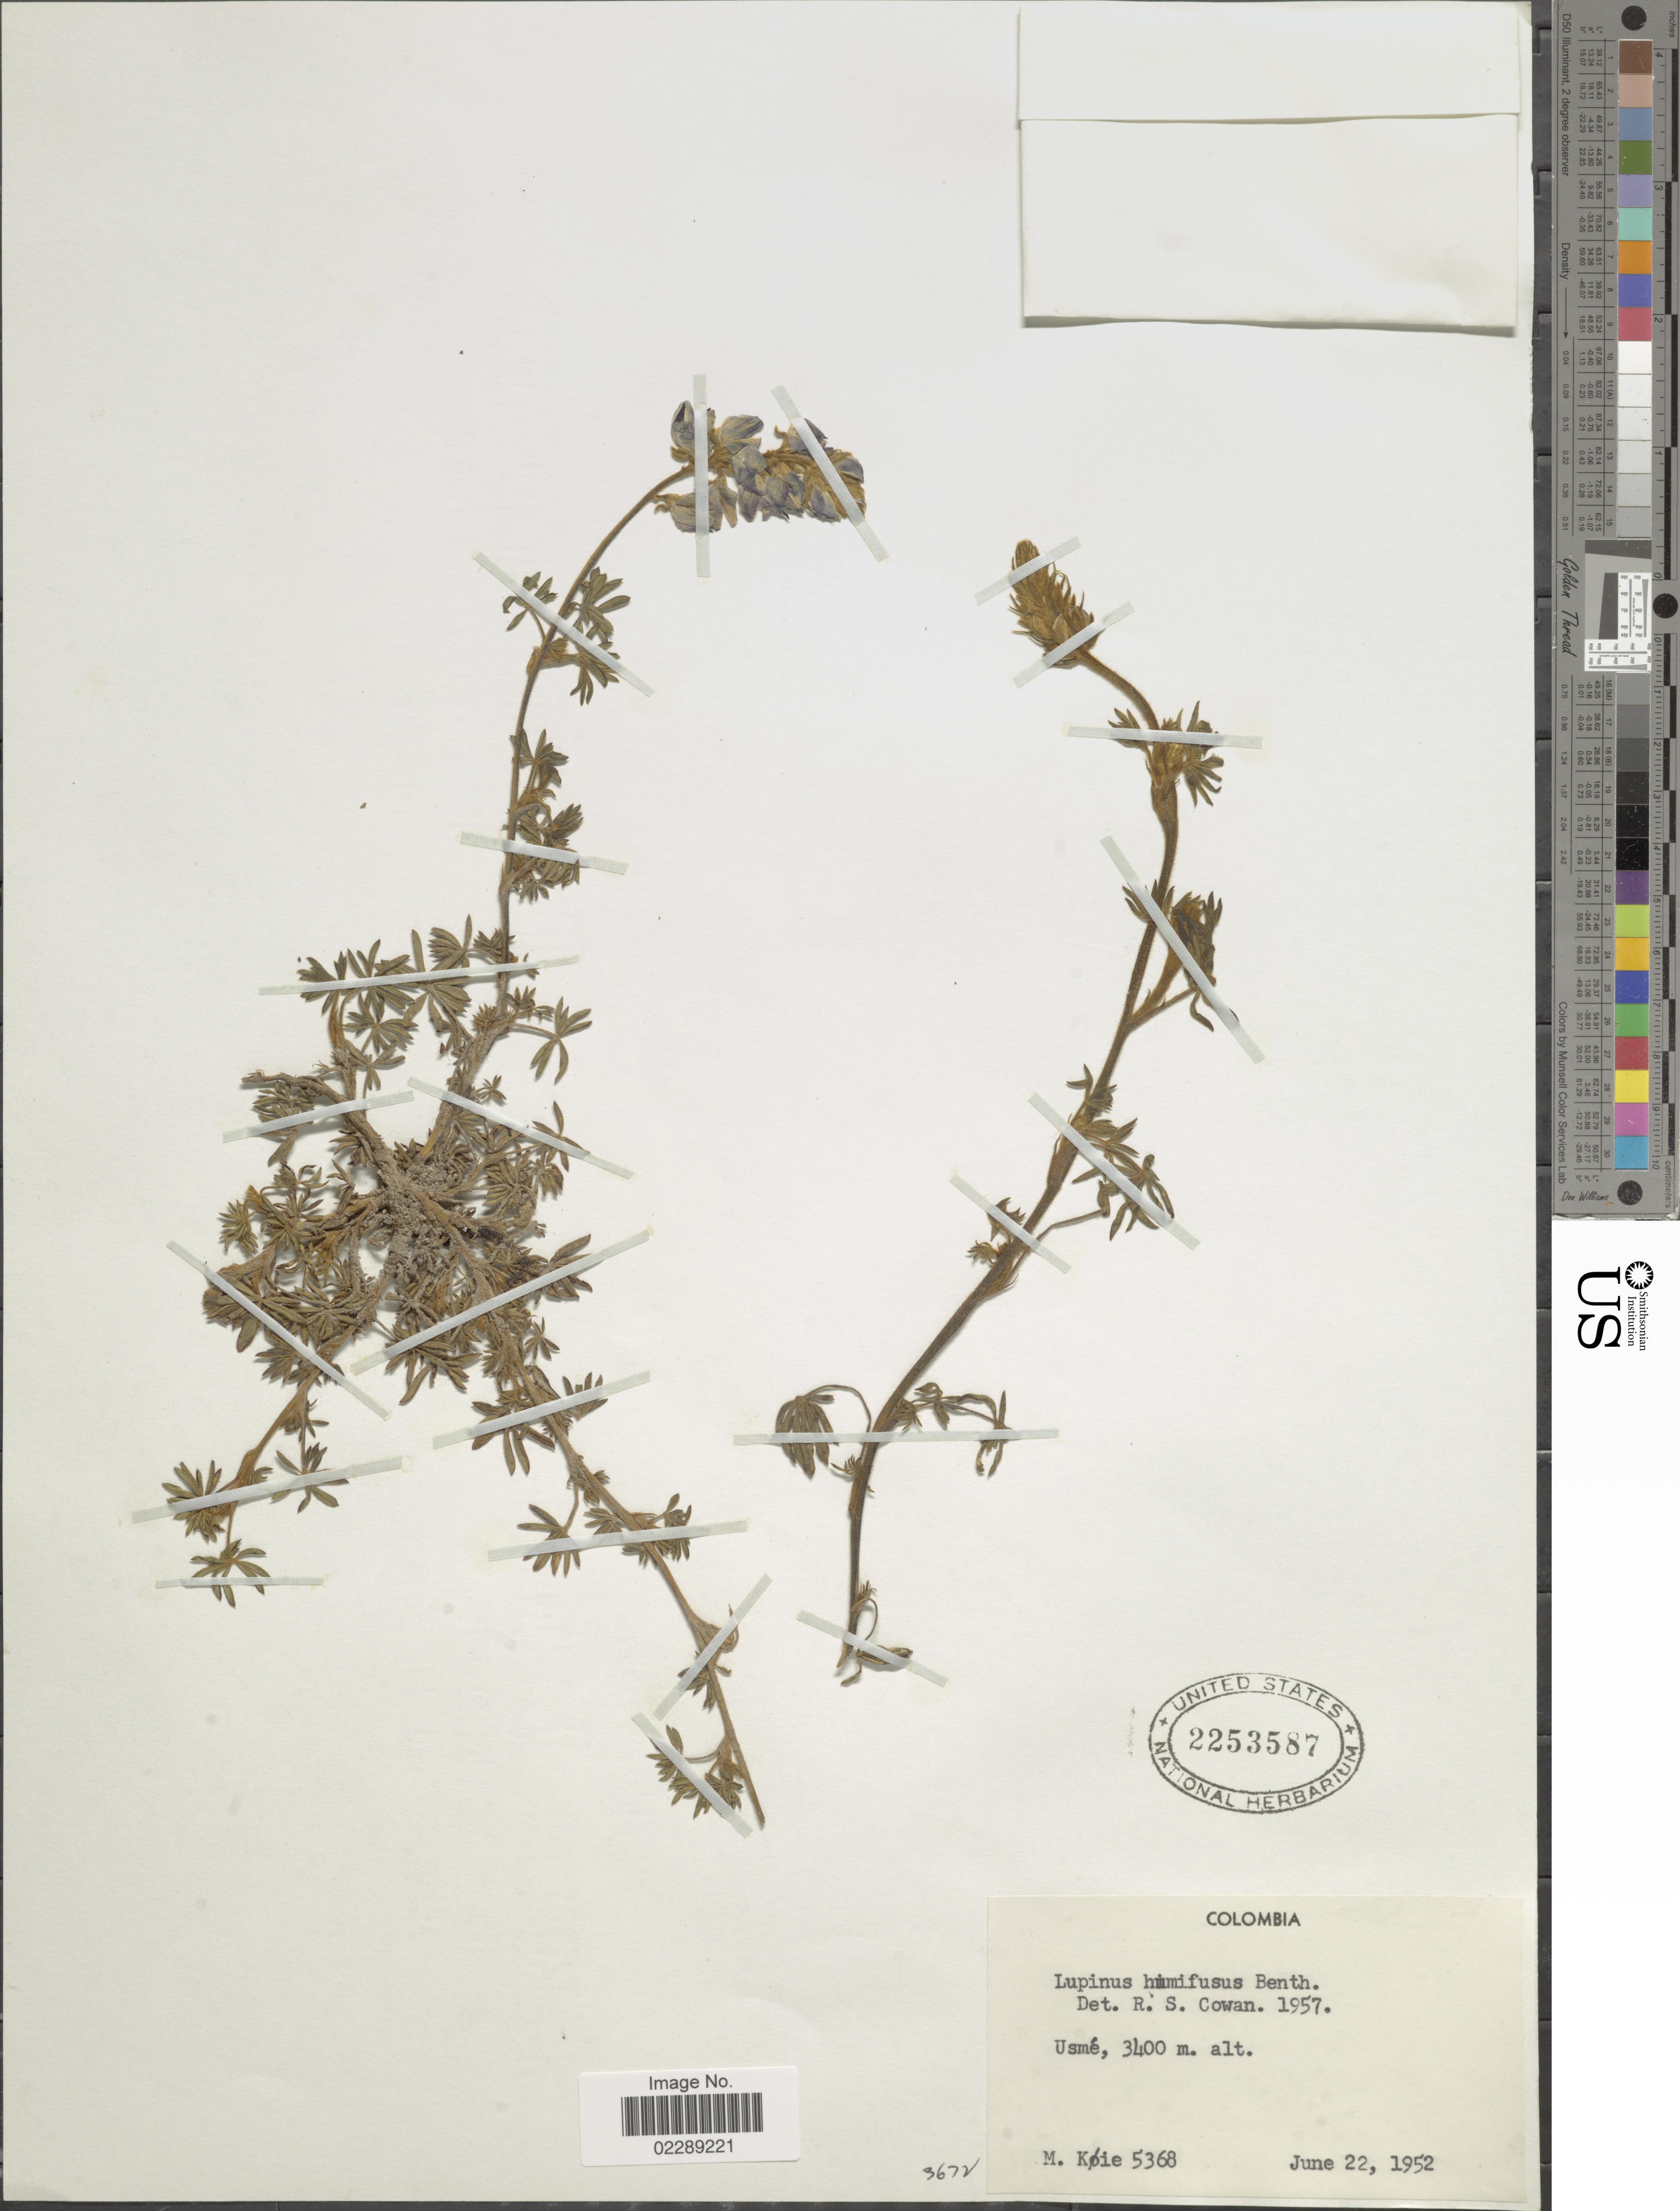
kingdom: Plantae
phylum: Tracheophyta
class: Magnoliopsida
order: Fabales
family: Fabaceae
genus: Lupinus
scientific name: Lupinus humifusus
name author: Sessé & Moc. ex G. Don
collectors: M. Köie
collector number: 5368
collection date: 1952-06-22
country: Colombia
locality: Usmé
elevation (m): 3400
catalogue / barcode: US 2253587